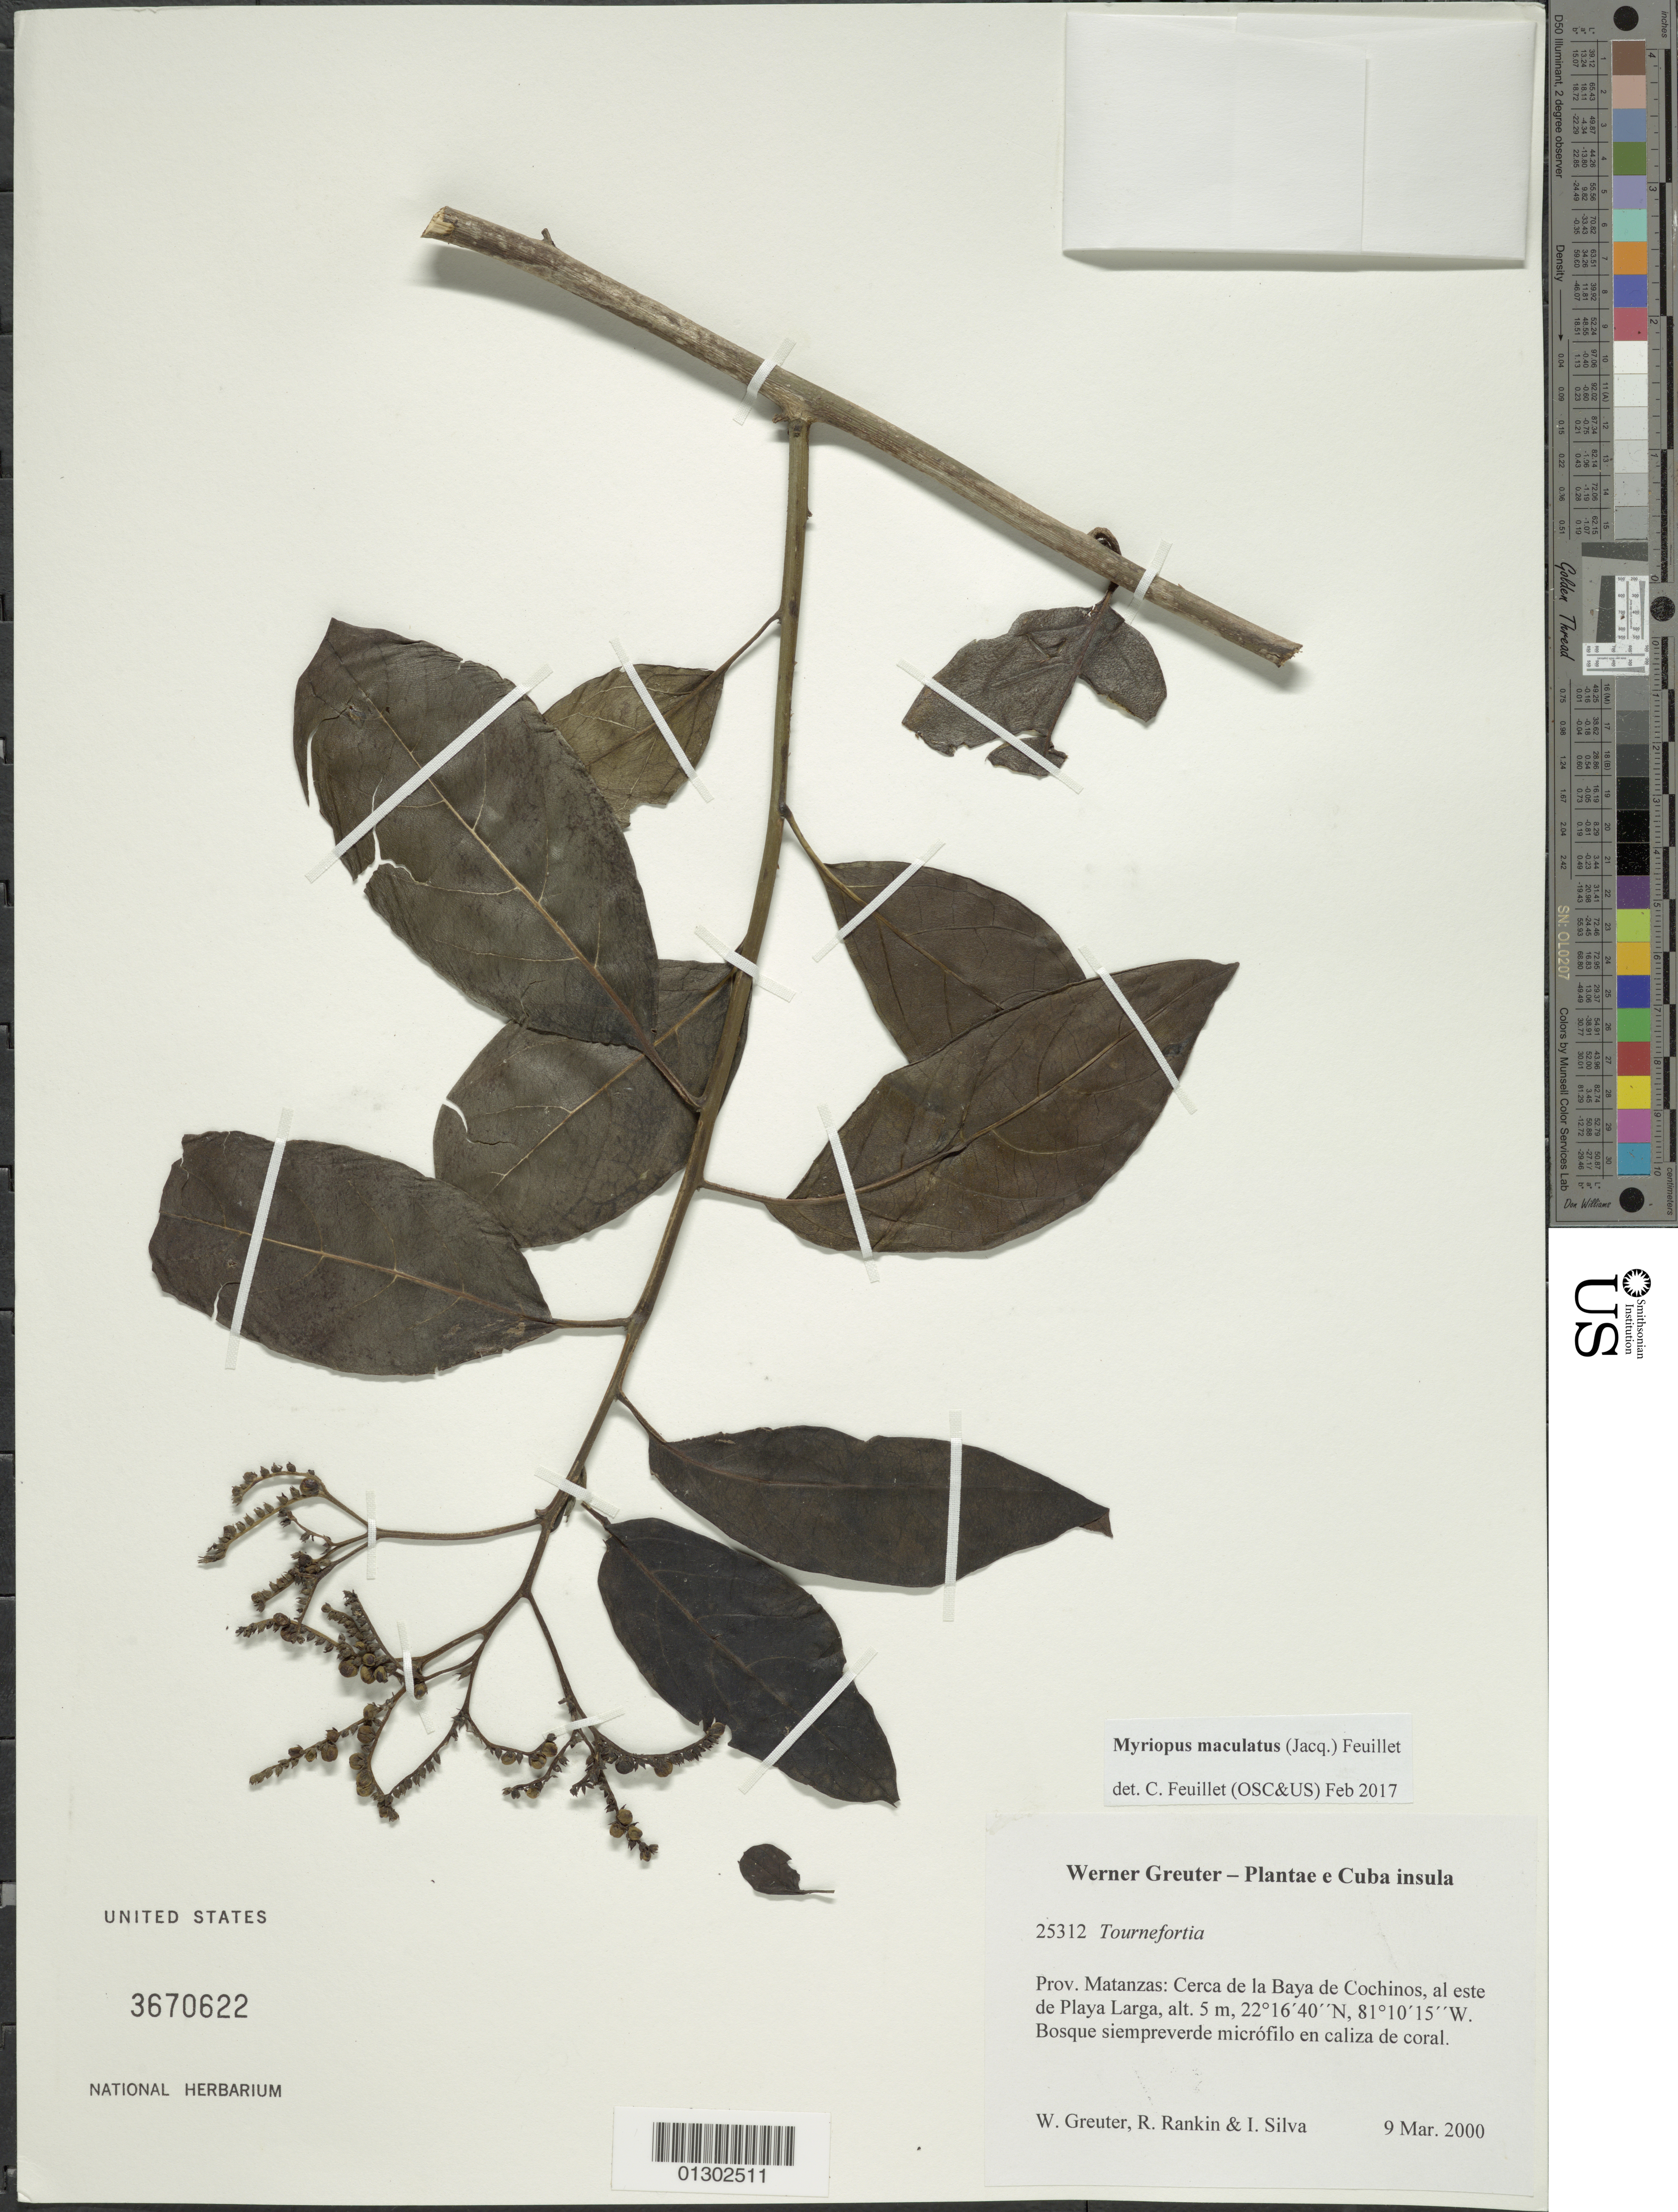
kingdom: Plantae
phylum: Tracheophyta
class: Magnoliopsida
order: Boraginales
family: Heliotropiaceae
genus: Myriopus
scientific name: Myriopus maculatus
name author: (Jacq.) Feuillet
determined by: Feuillet, C.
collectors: W. R. Greuter, R. Rankin Rodriguez & I. Silva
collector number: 25312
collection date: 2000-03-09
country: Cuba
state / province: Matanzas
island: Cuba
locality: Cerca de la Baya de Cochinos, al este de Playa Larga.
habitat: Bosque siempreverde micrófilo en caliza de coral.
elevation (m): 5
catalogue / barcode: US 3670622